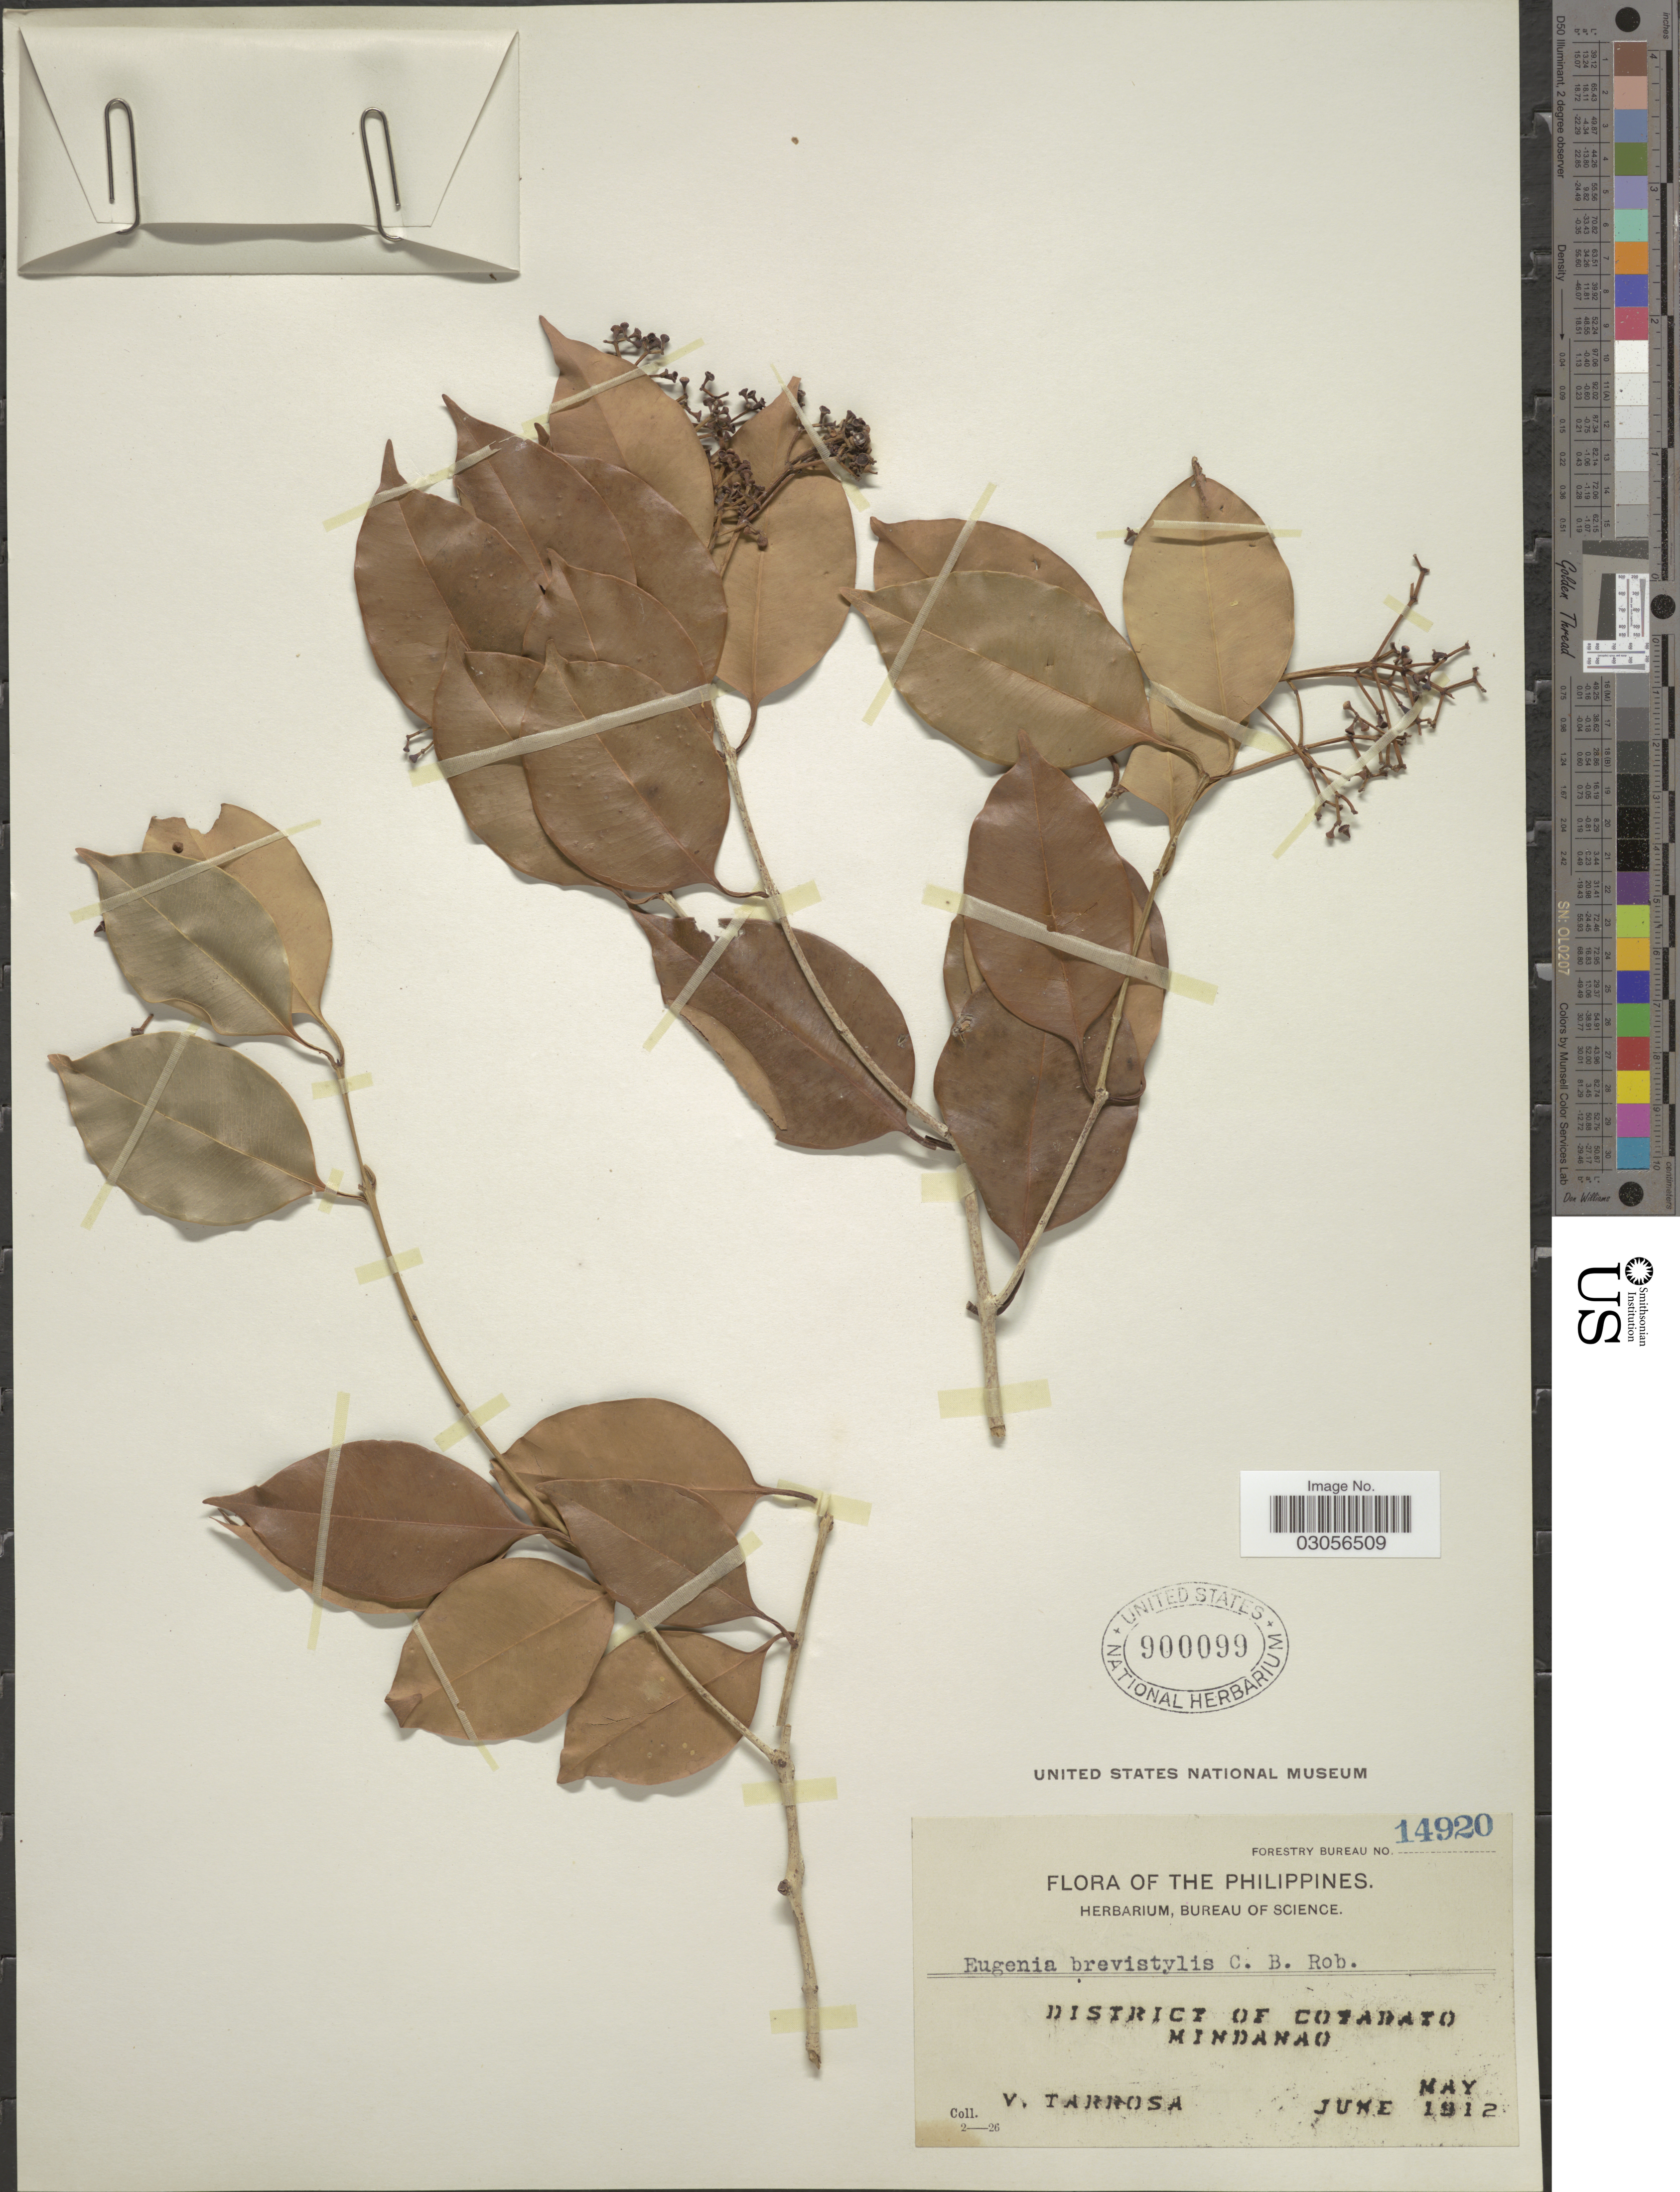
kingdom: Plantae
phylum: Tracheophyta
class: Magnoliopsida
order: Myrtales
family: Myrtaceae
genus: Syzygium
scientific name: Syzygium leucoxylon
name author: Korth.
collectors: V. Tarrosa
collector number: Forestry Bureau 14920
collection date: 1912-05/1912-06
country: Philippines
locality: District of Cotabato, Mindanao.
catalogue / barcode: US 900099